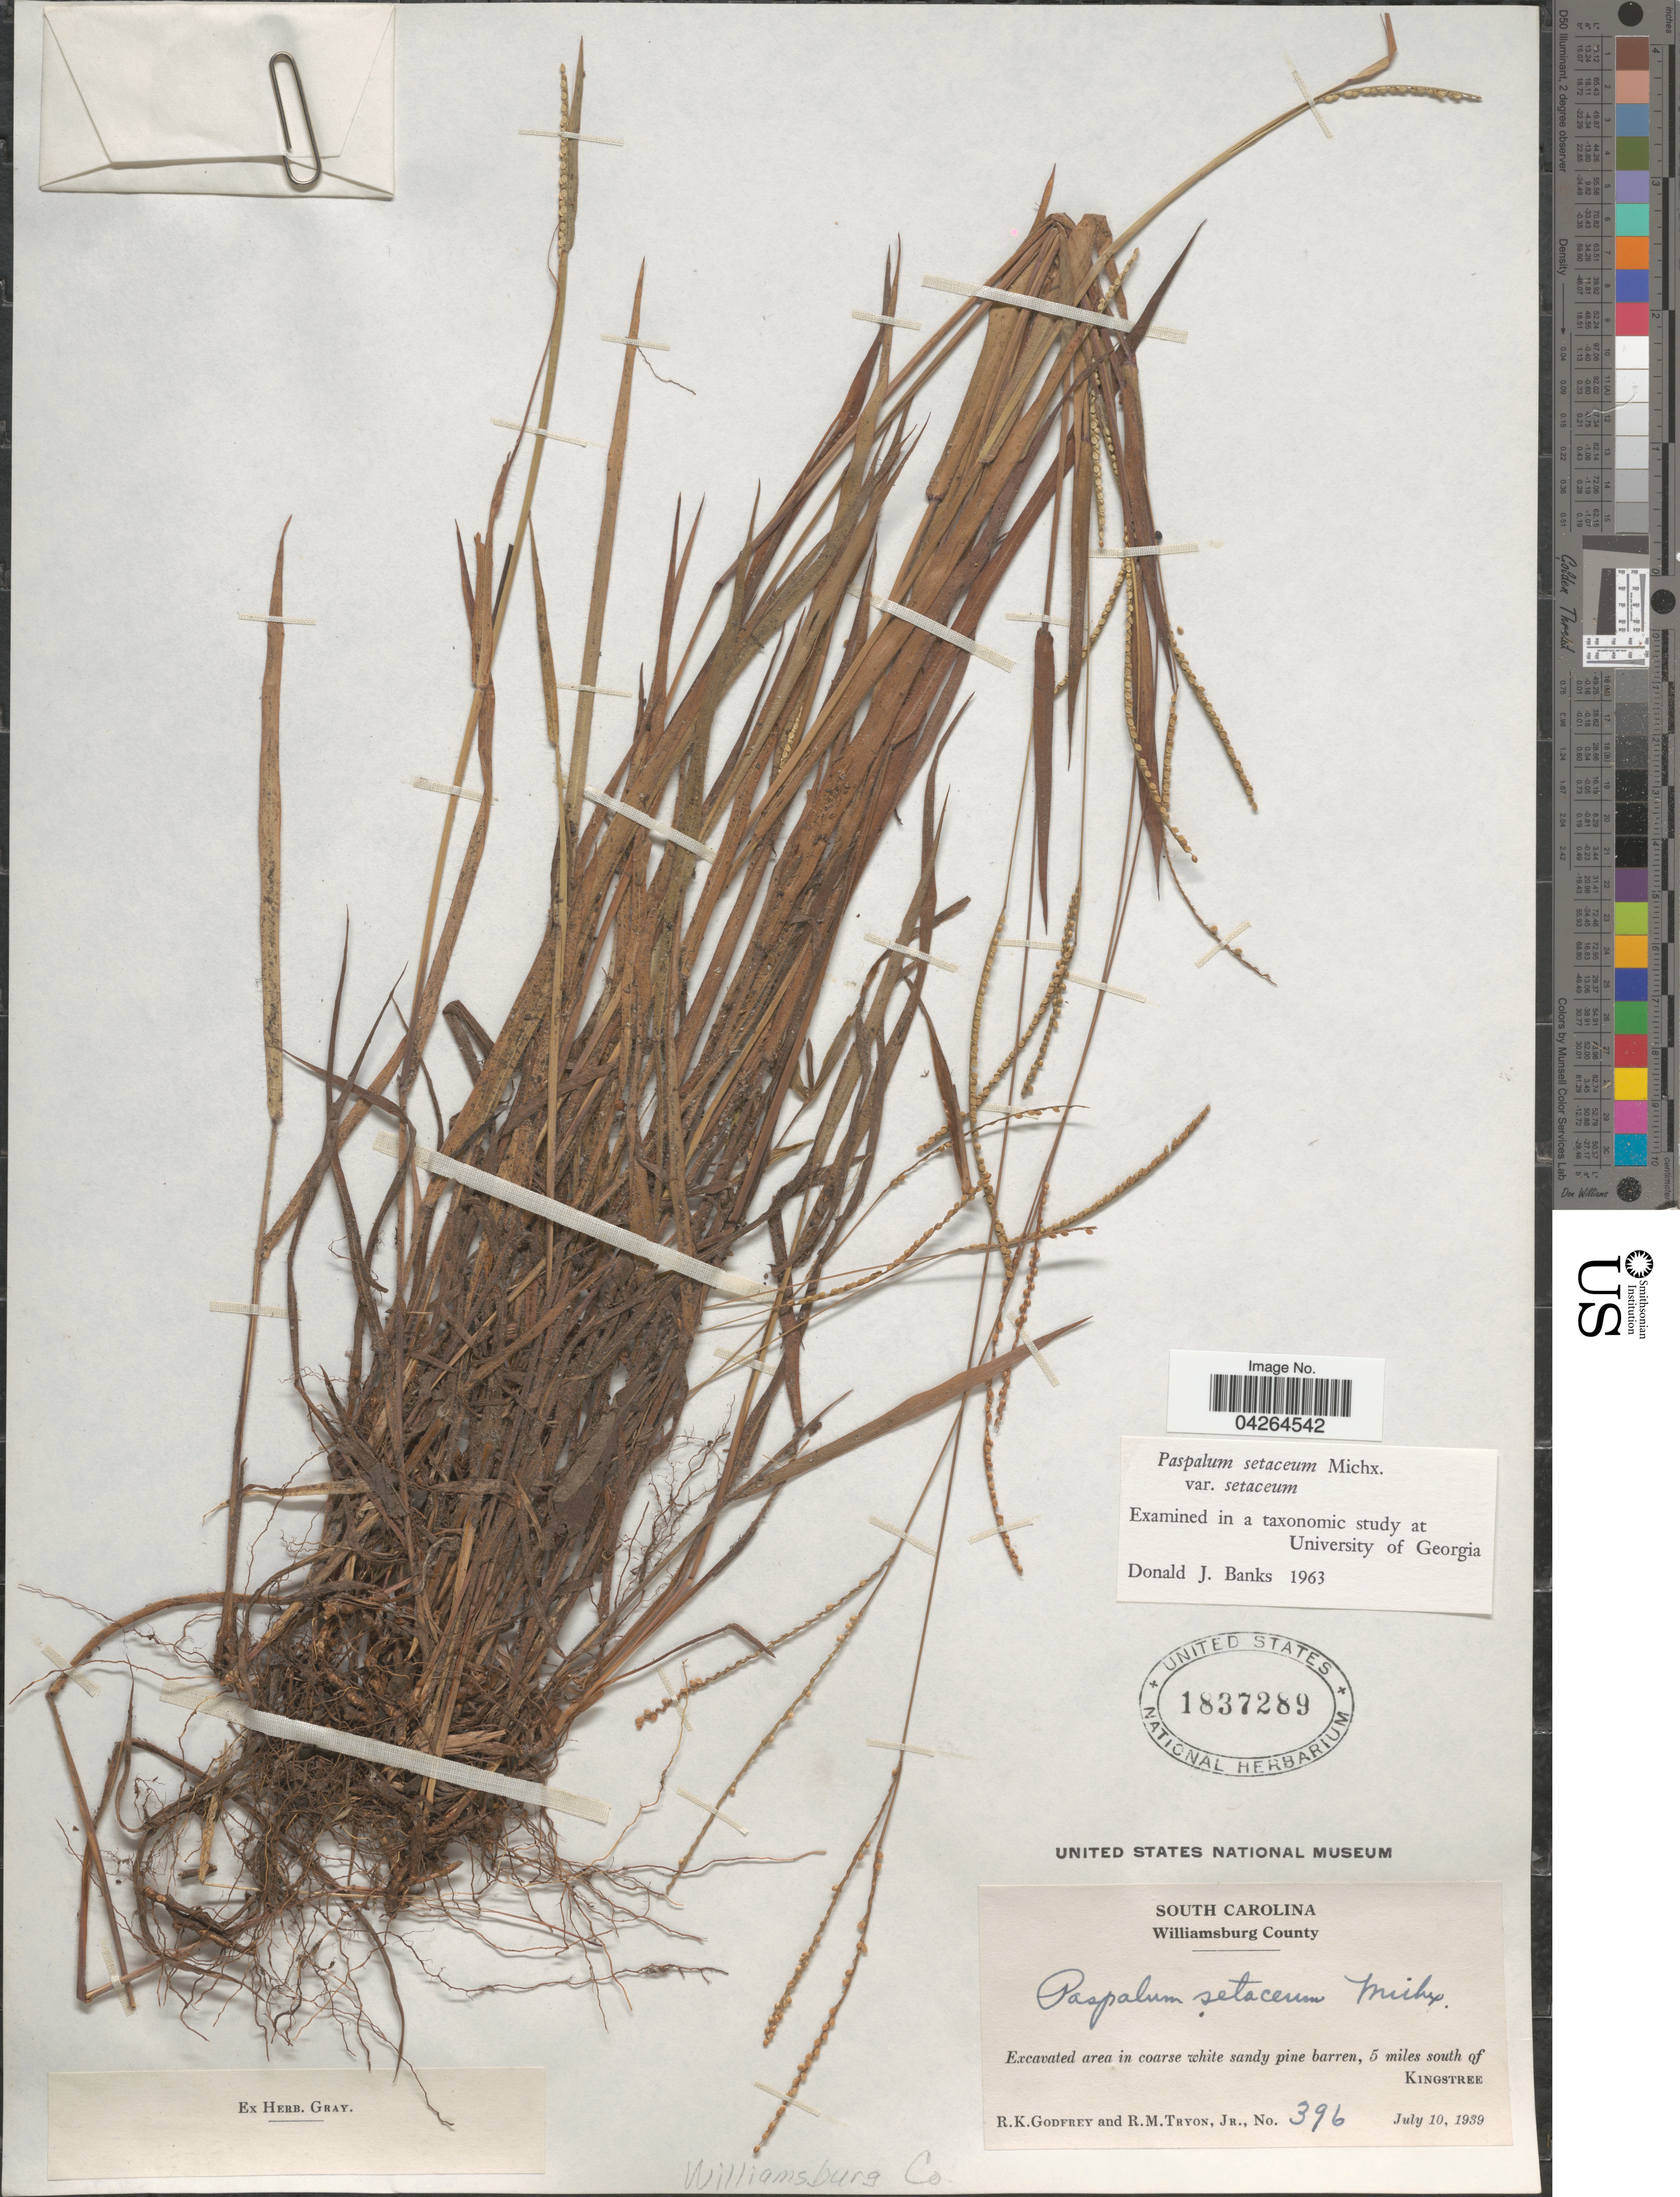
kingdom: Plantae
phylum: Tracheophyta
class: Liliopsida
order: Poales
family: Poaceae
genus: Paspalum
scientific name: Paspalum setaceum var. setaceum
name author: Michx.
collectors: R. K. Godfrey & R. Tryon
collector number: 396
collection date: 1939-07-10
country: United States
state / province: South Carolina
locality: Williamsburg County. Excavated area in coarse white sandy pine barren, 5 miles south of Kingstree. Williamsburg Co.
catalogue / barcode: US 1837289